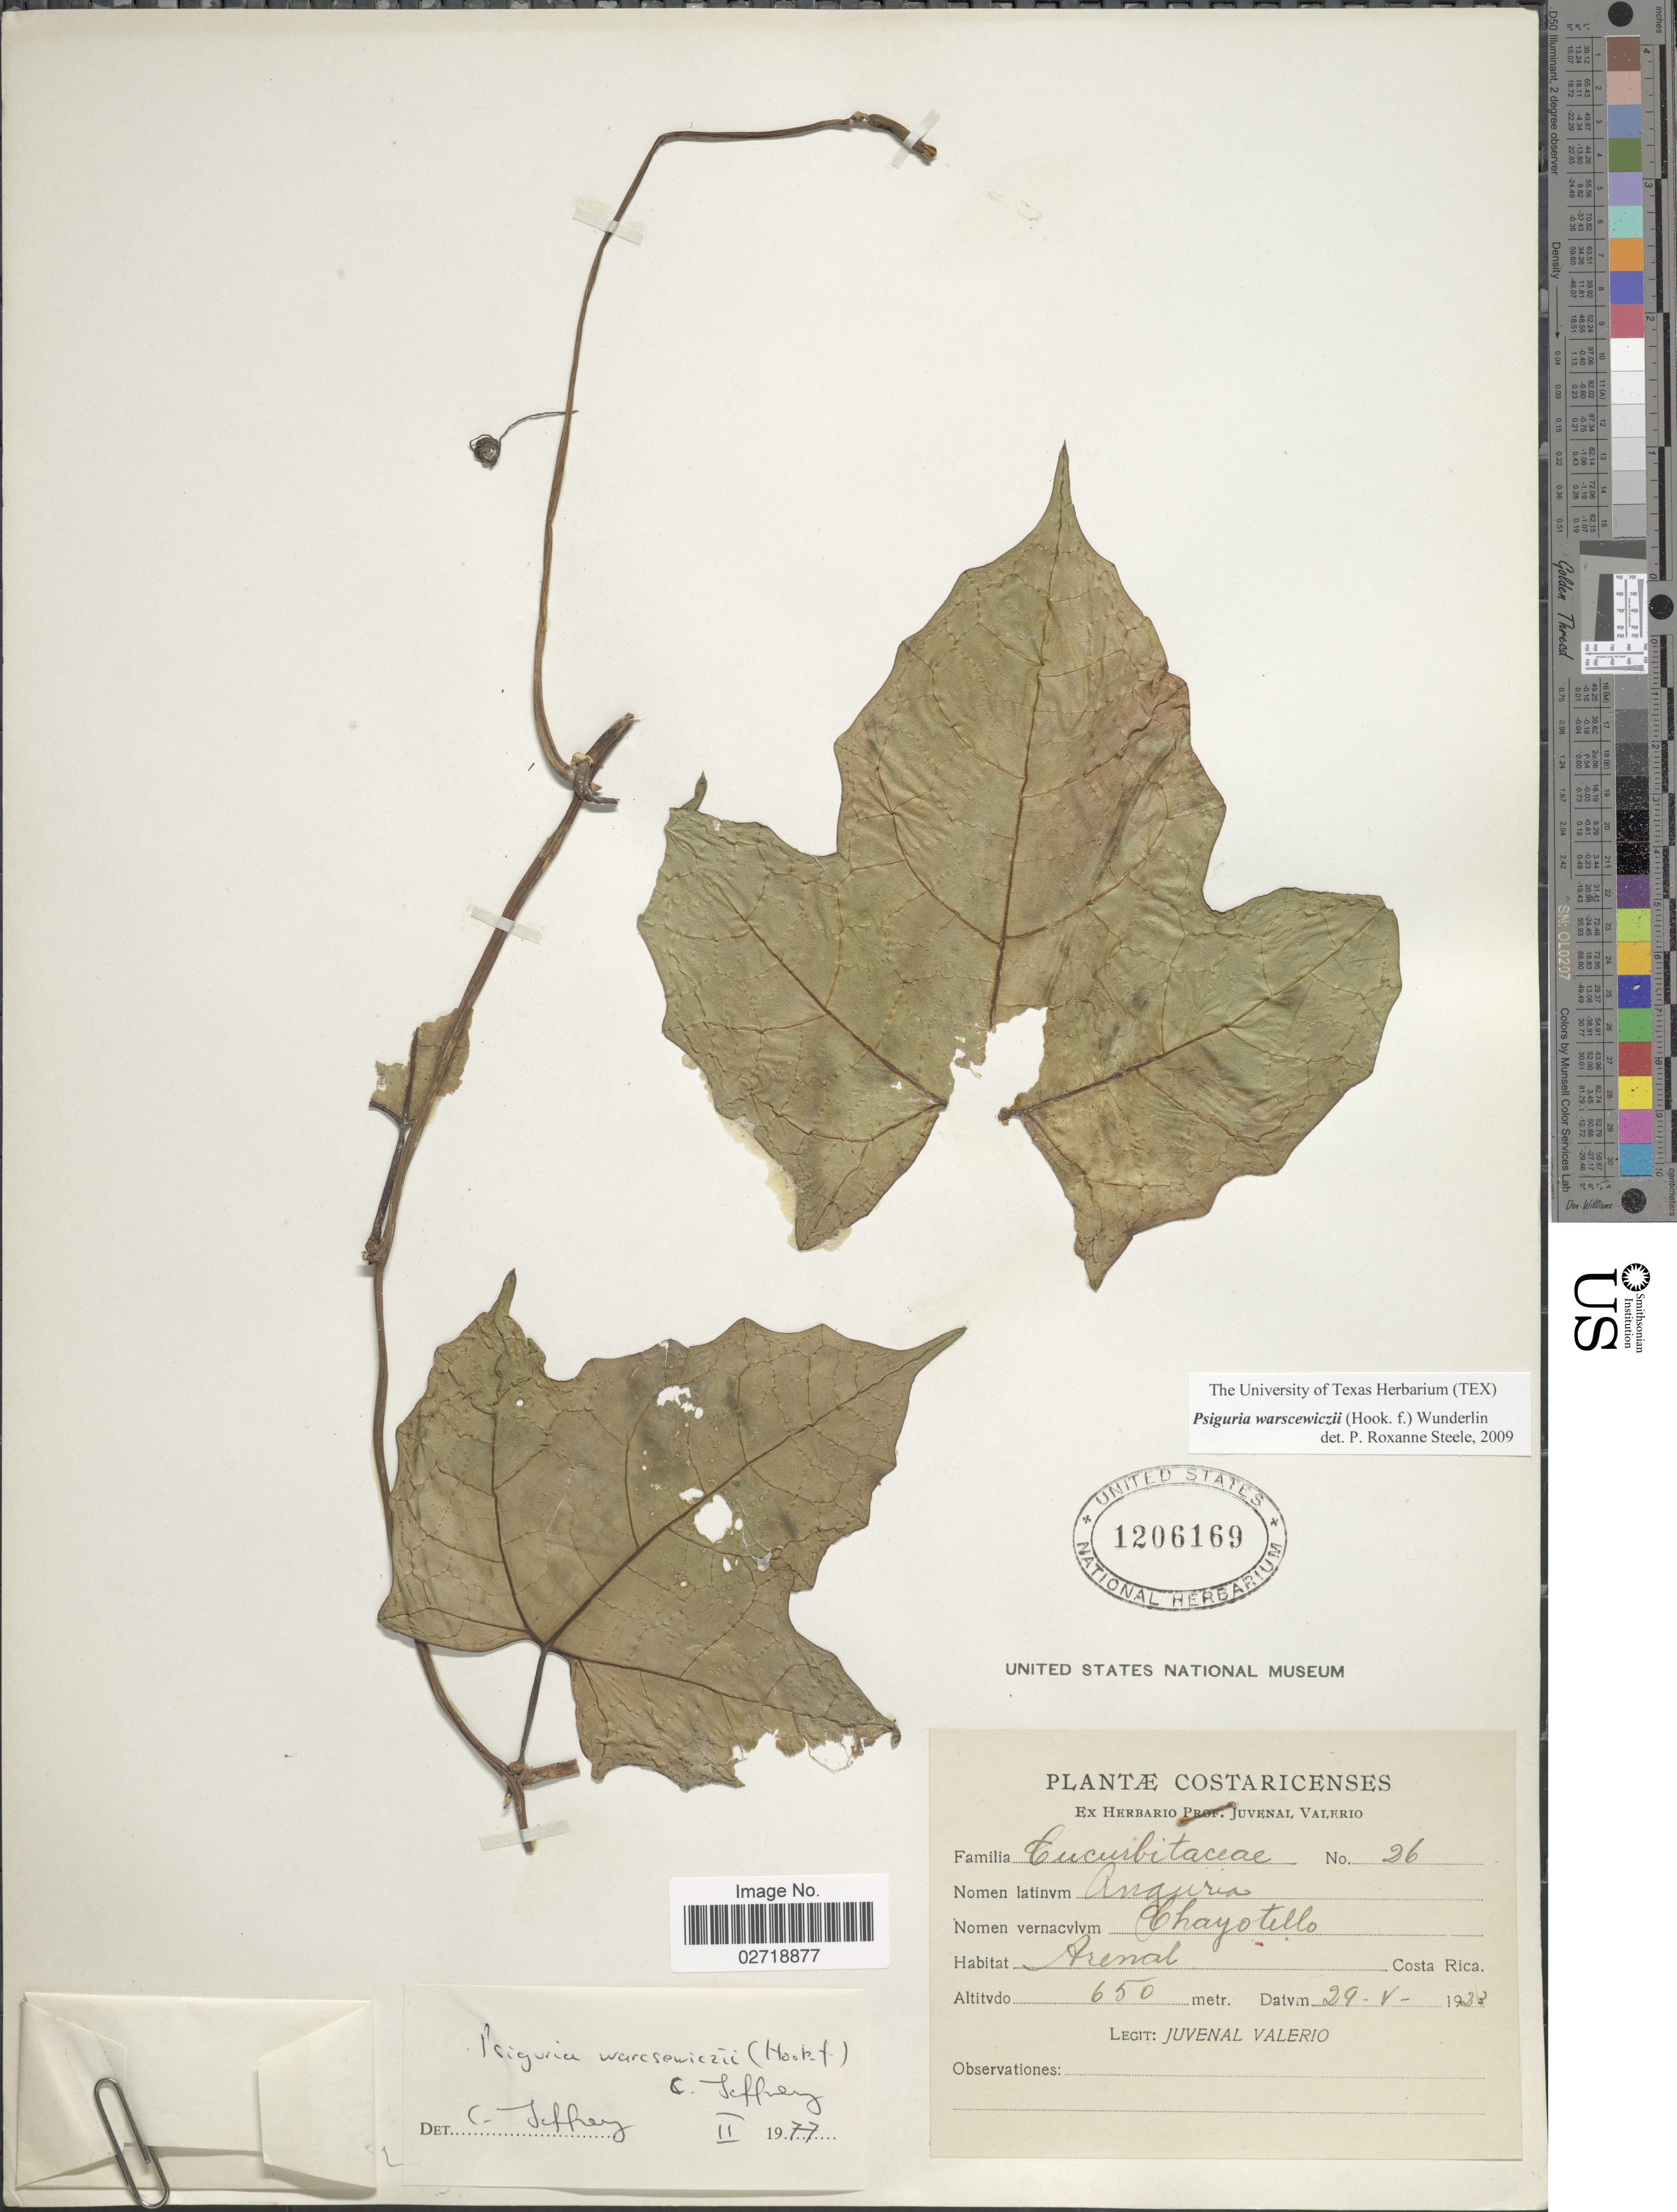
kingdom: Plantae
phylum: Tracheophyta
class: Magnoliopsida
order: Cucurbitales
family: Cucurbitaceae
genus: Psiguria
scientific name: Psiguria warscewiczii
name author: (Hook. f.) Wunderlin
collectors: J. Valerio R.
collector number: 26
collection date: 1923-05-29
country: Costa Rica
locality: Arenal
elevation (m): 650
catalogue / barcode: US 1206169